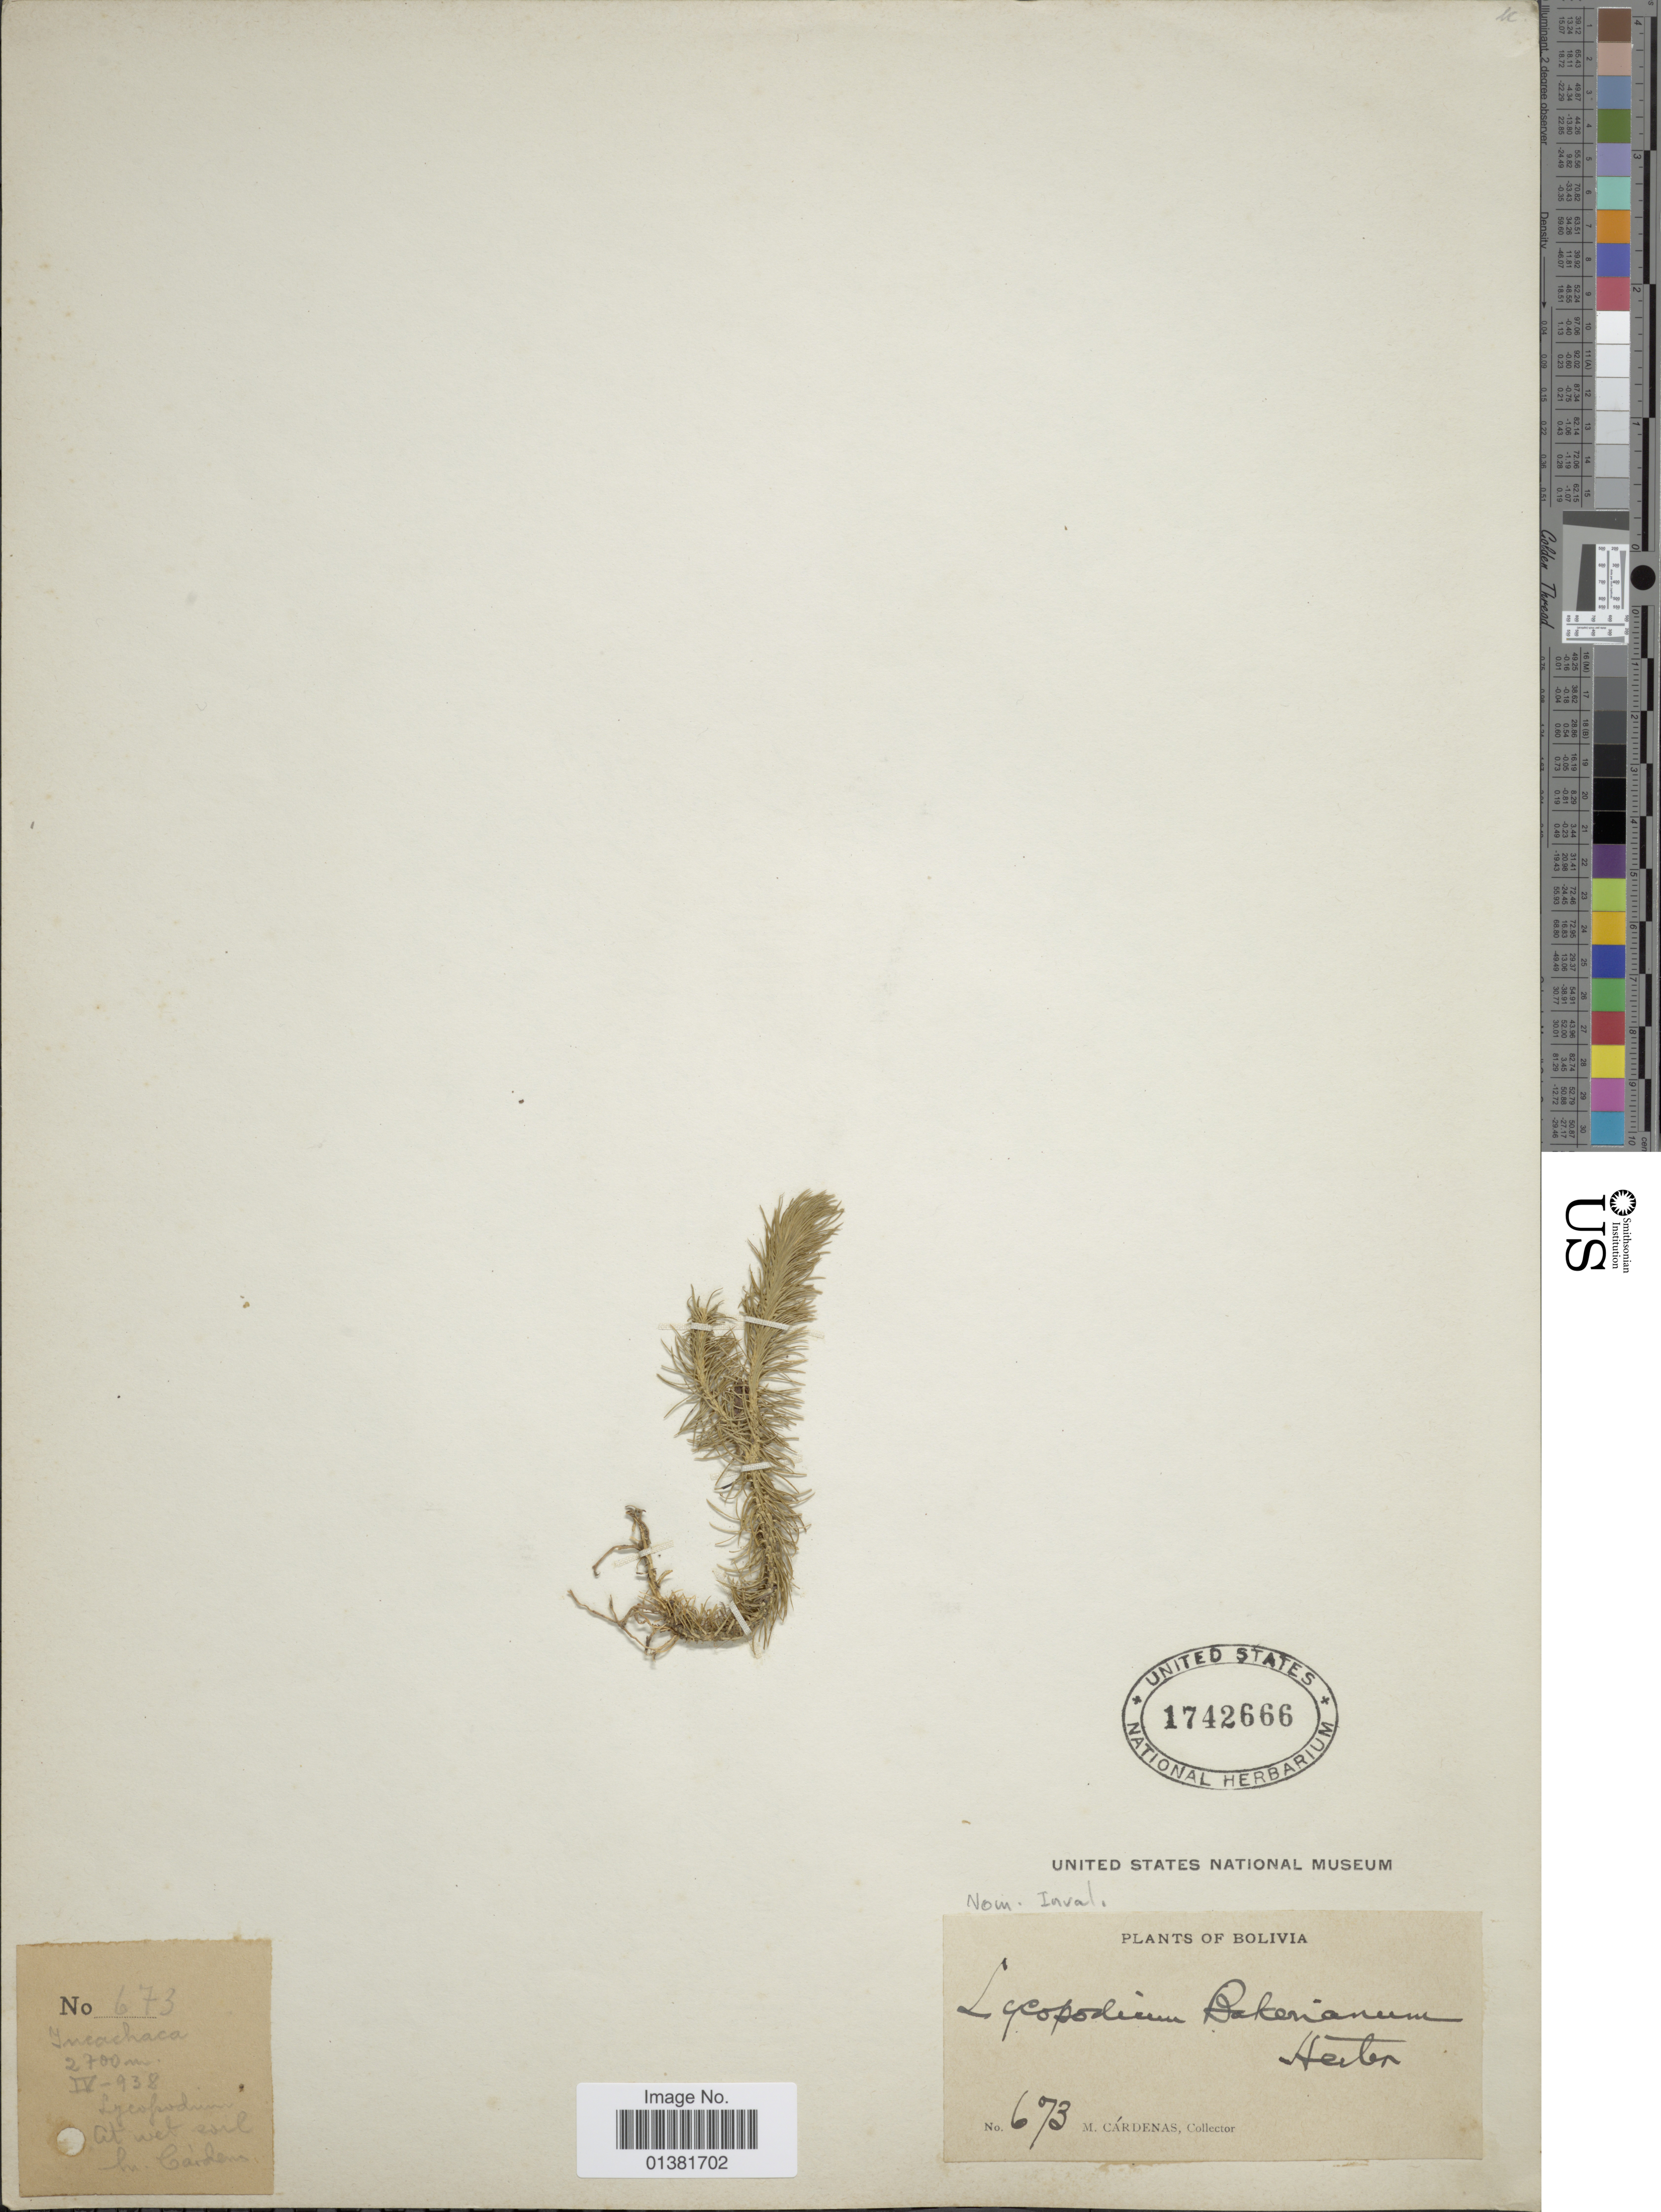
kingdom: Plantae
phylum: Tracheophyta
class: Lycopodiopsida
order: Lycopodiales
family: Lycopodiaceae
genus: Phlegmariurus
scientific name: Phlegmariurus sp.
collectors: M. Cárdenas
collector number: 673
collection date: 1938-04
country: Bolivia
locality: Incachaca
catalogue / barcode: US 1742666